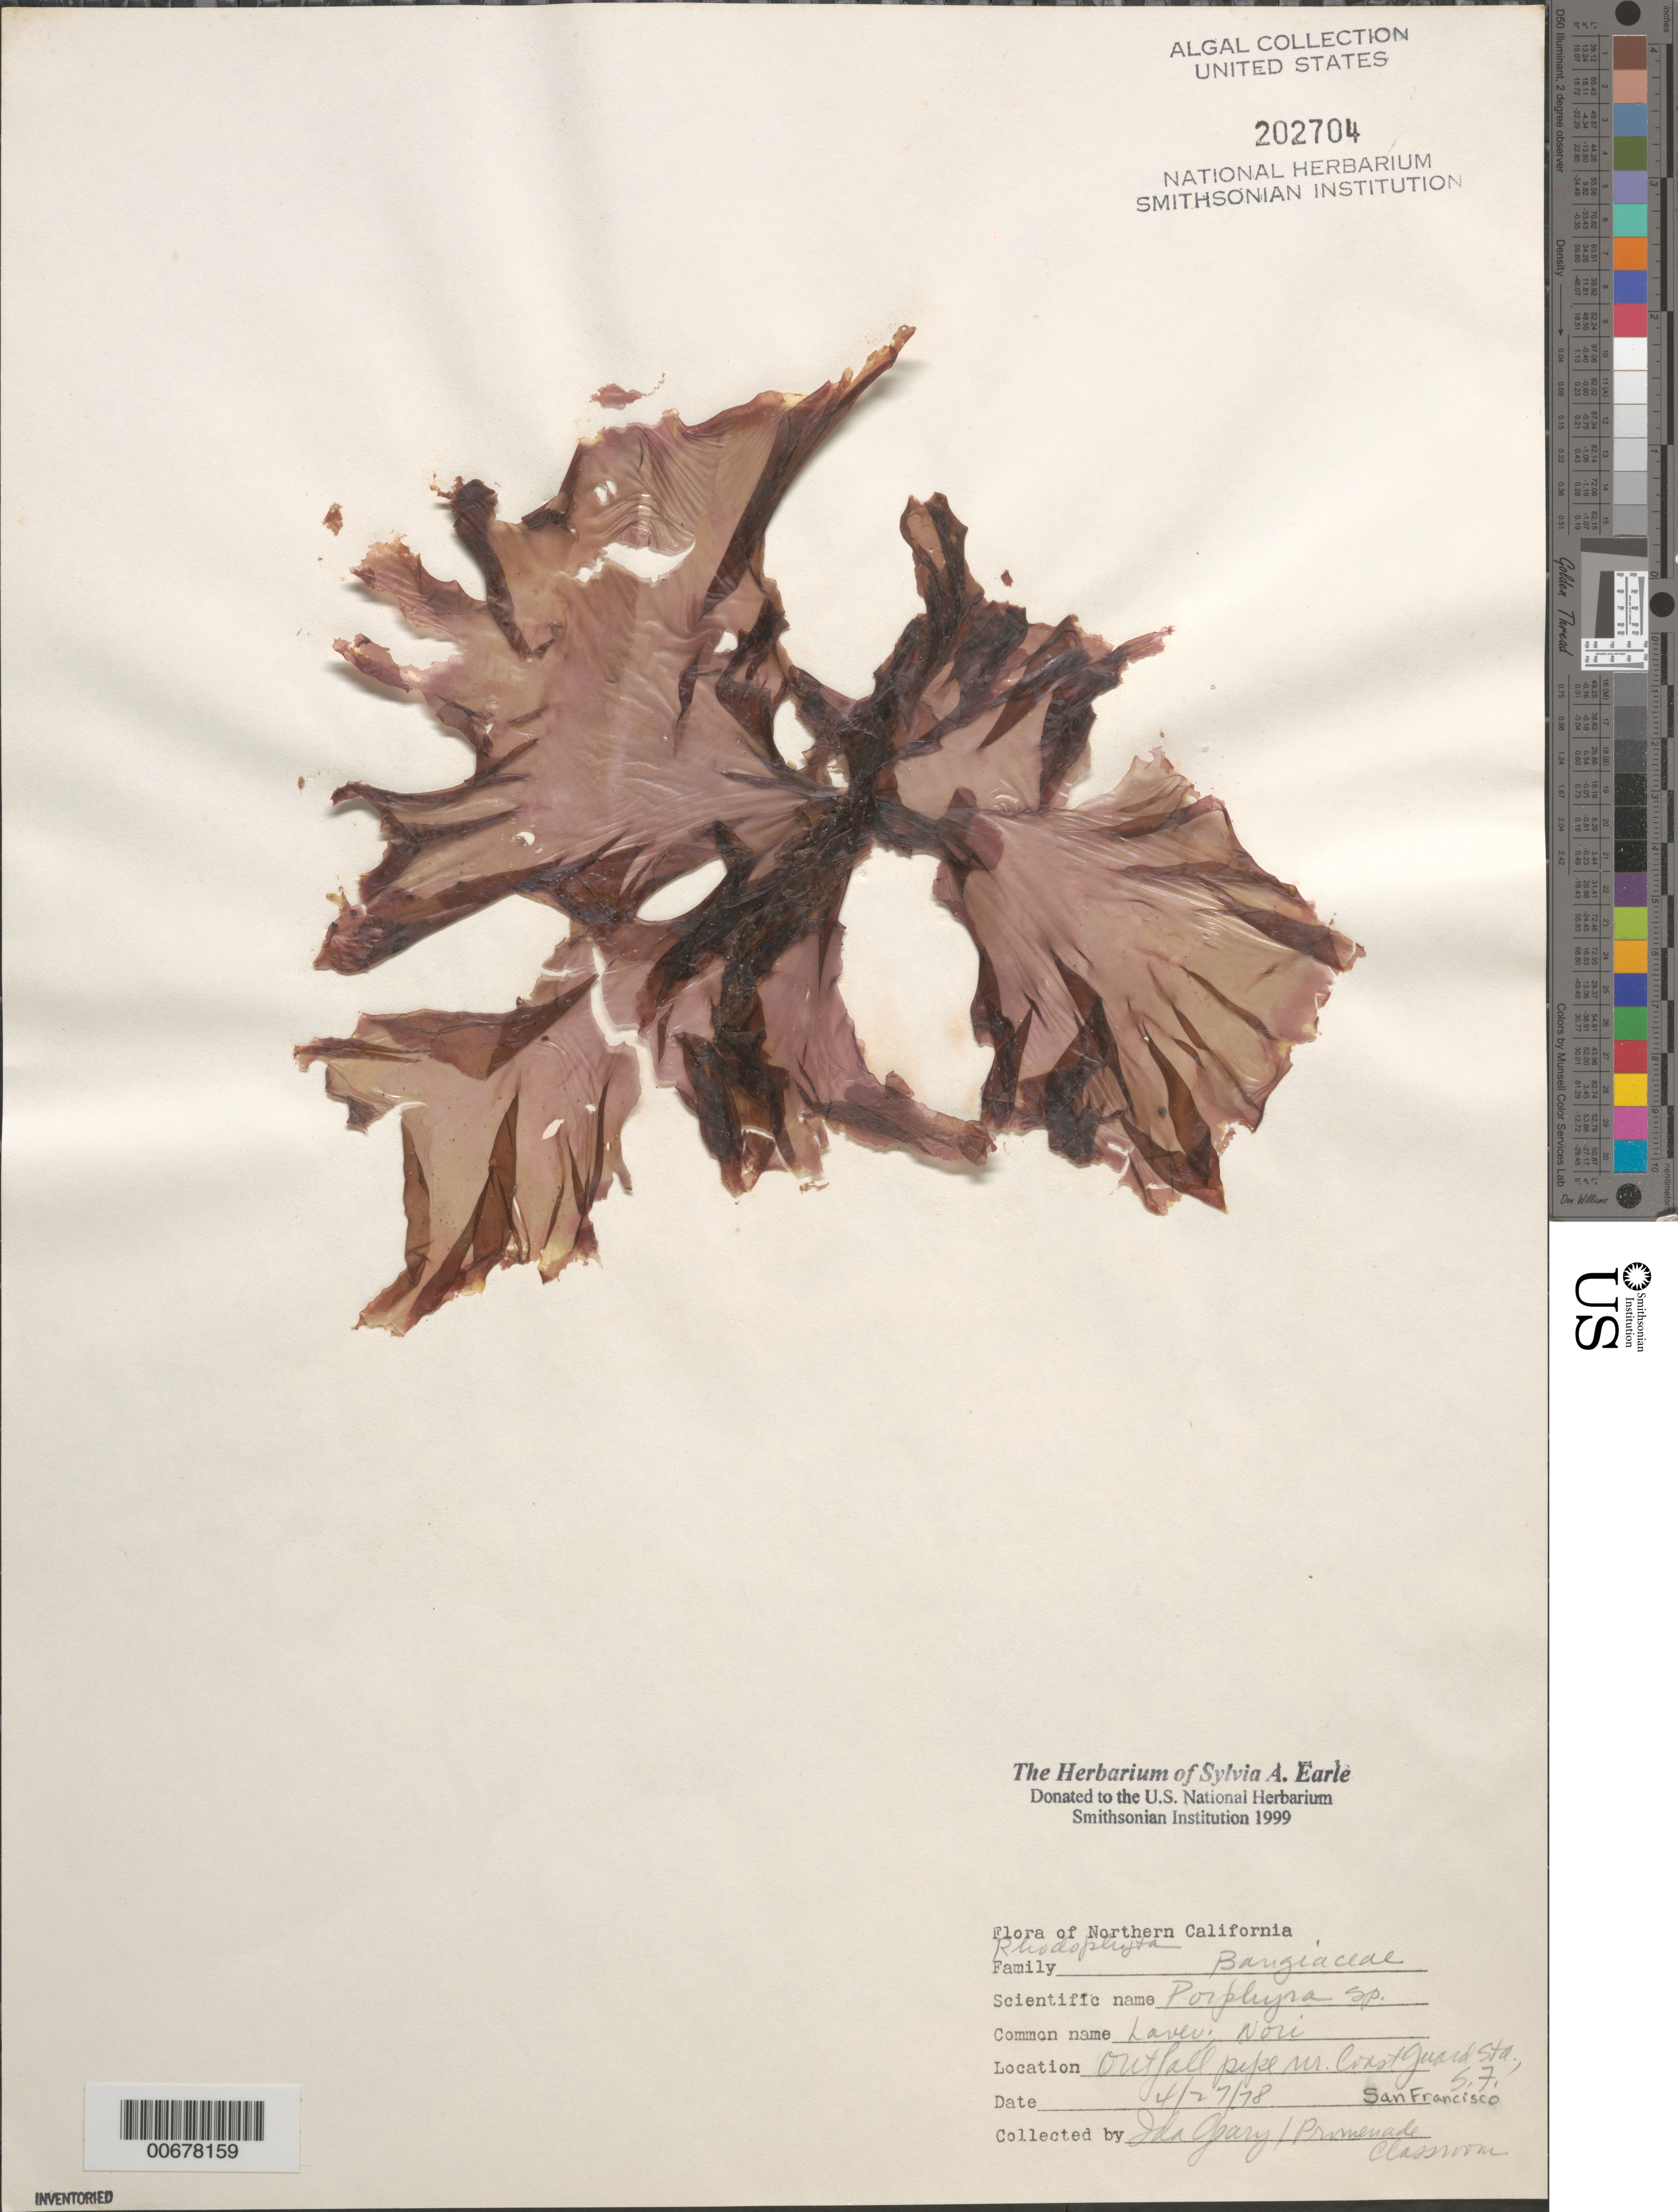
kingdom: Plantae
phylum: Rhodophyta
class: Bangiophyceae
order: Bangiales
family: Bangiaceae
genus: Porphyra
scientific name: Porphyra sp.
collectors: I. Geary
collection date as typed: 27 Apr 1978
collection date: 1978-04-27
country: United States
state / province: California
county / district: San Francisco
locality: San Francisco, outfall pipe near Coast Guard Station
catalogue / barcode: US 202704